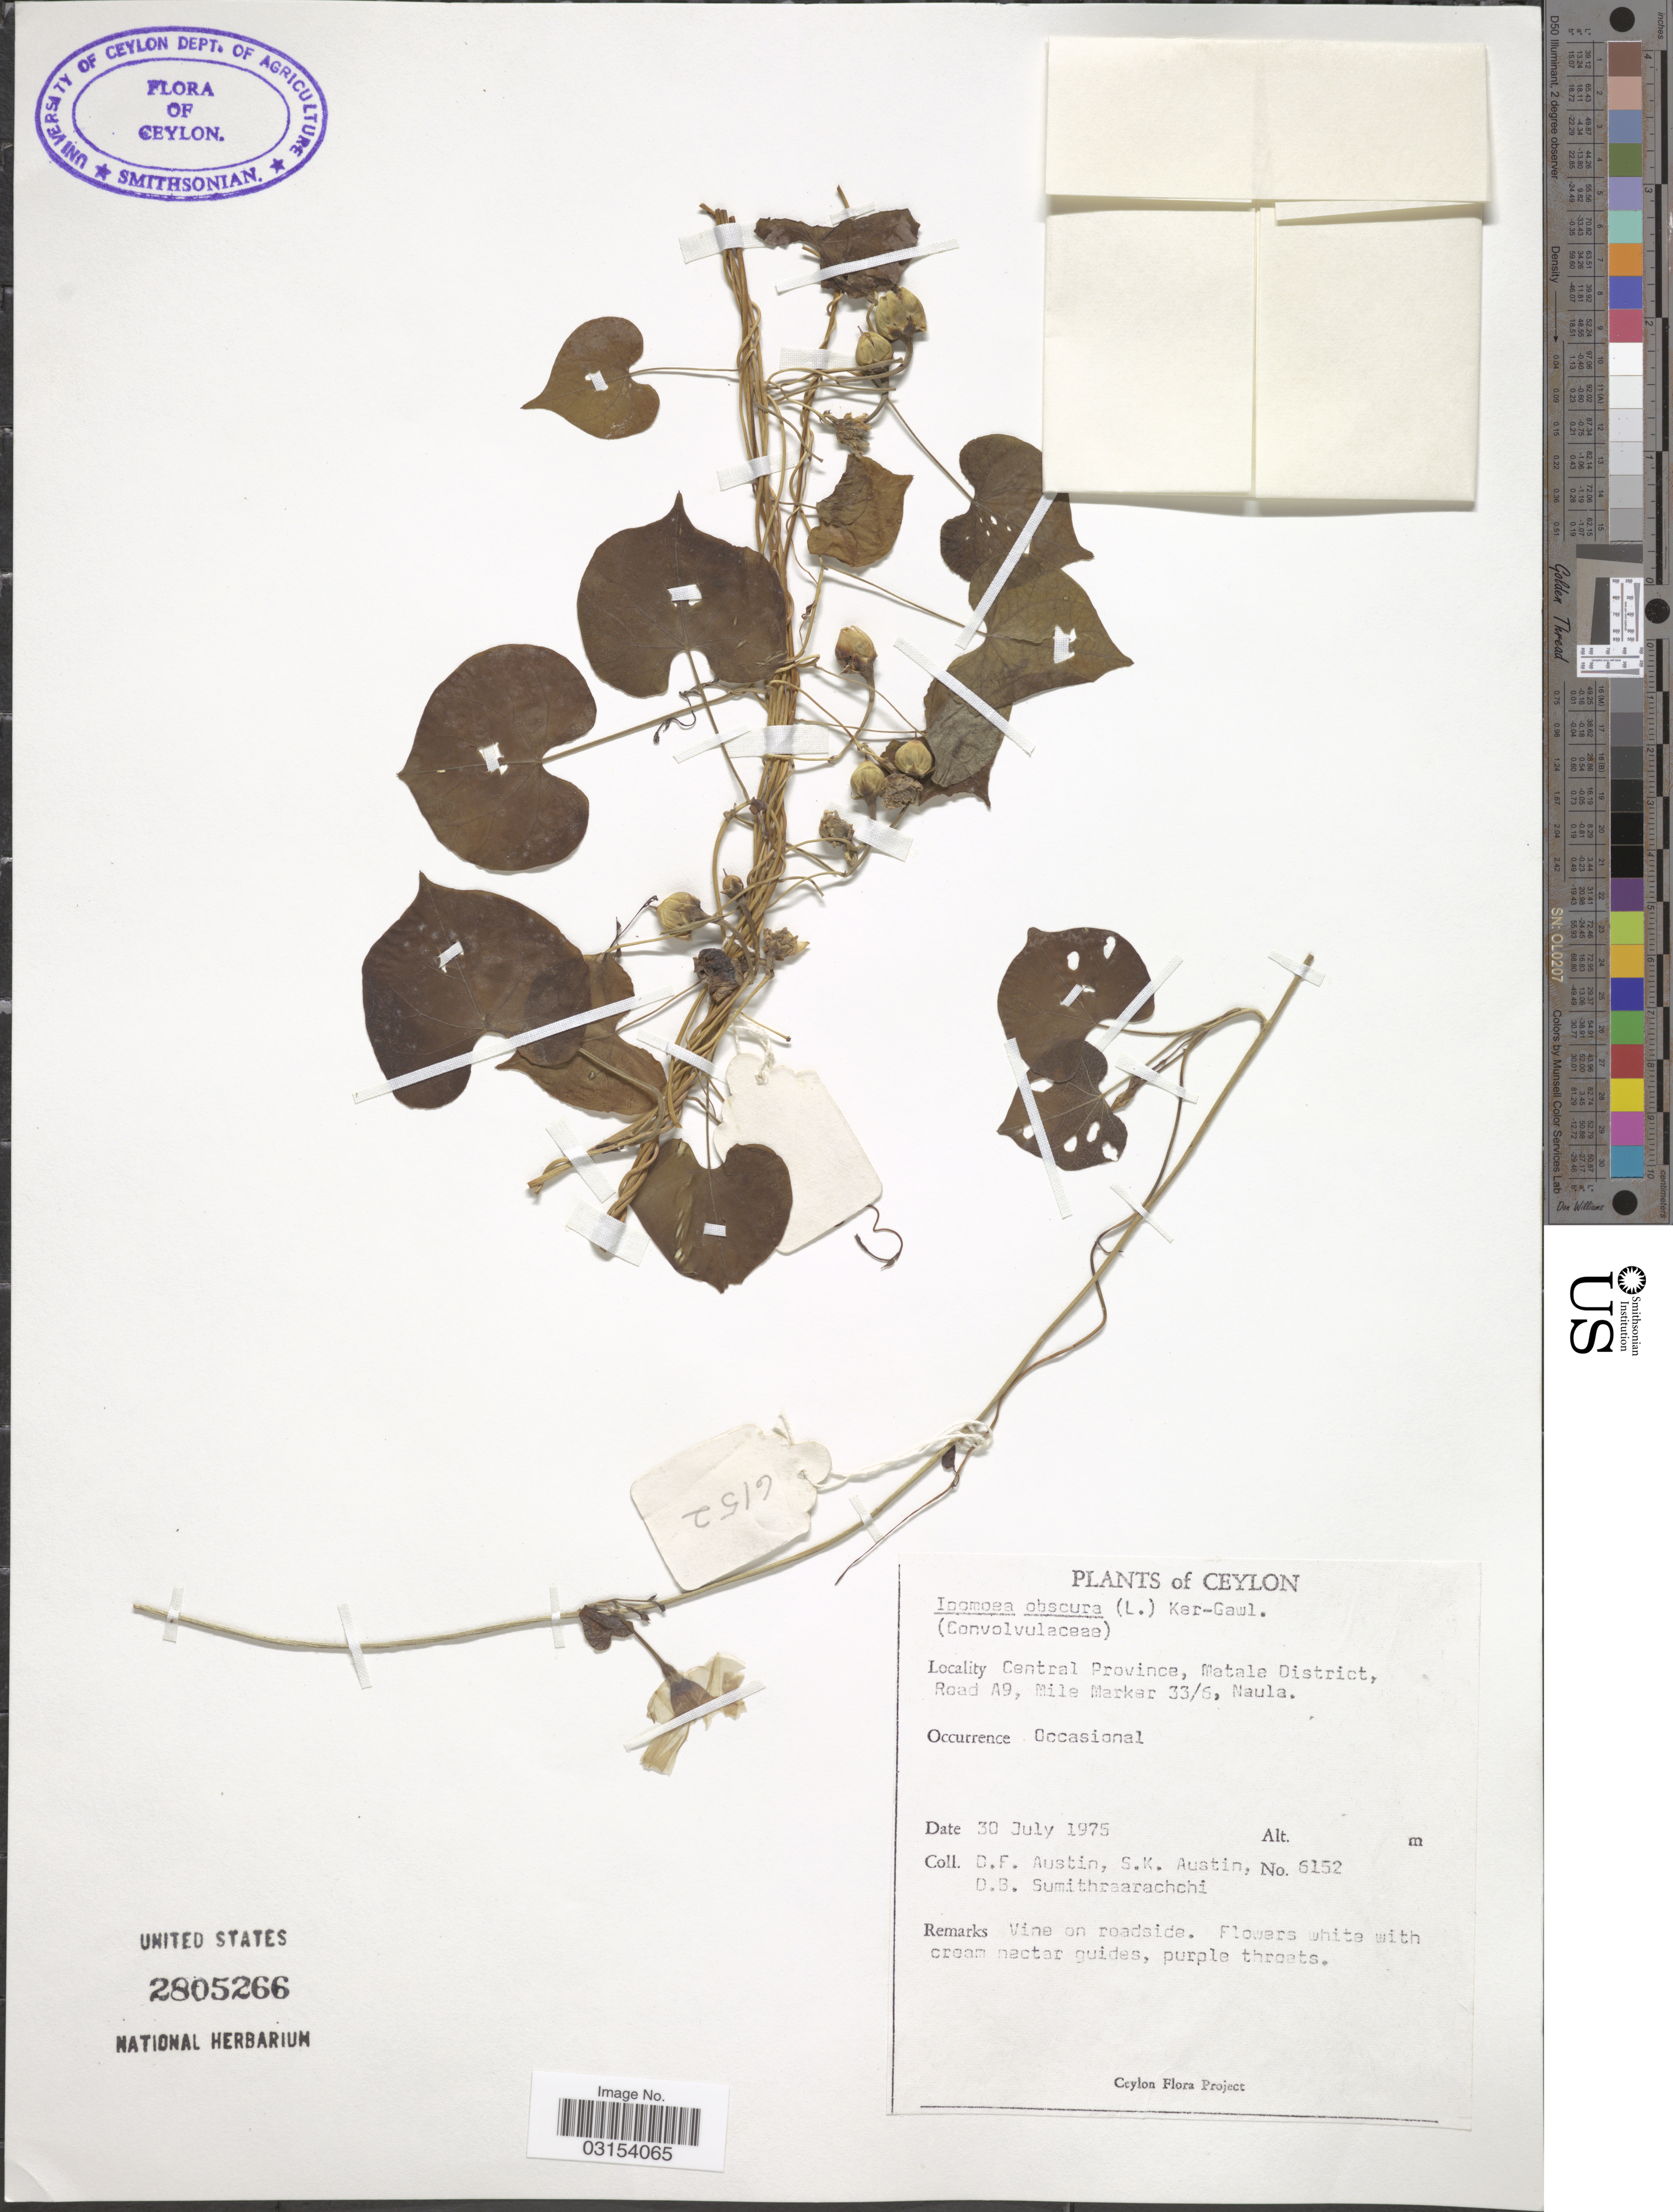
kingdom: Plantae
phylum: Tracheophyta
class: Magnoliopsida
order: Solanales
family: Convolvulaceae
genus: Ipomoea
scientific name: Ipomoea obscura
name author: (L.) Ker Gawl.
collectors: D. Austin, S. Austin & D. B. Sumithraarachchi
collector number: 6152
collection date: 1975-07-30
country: Sri Lanka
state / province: Central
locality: Ceylon, Central Province, Matale District, Road A9, Mile Marker 33/6, Naula.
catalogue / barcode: US 2805266